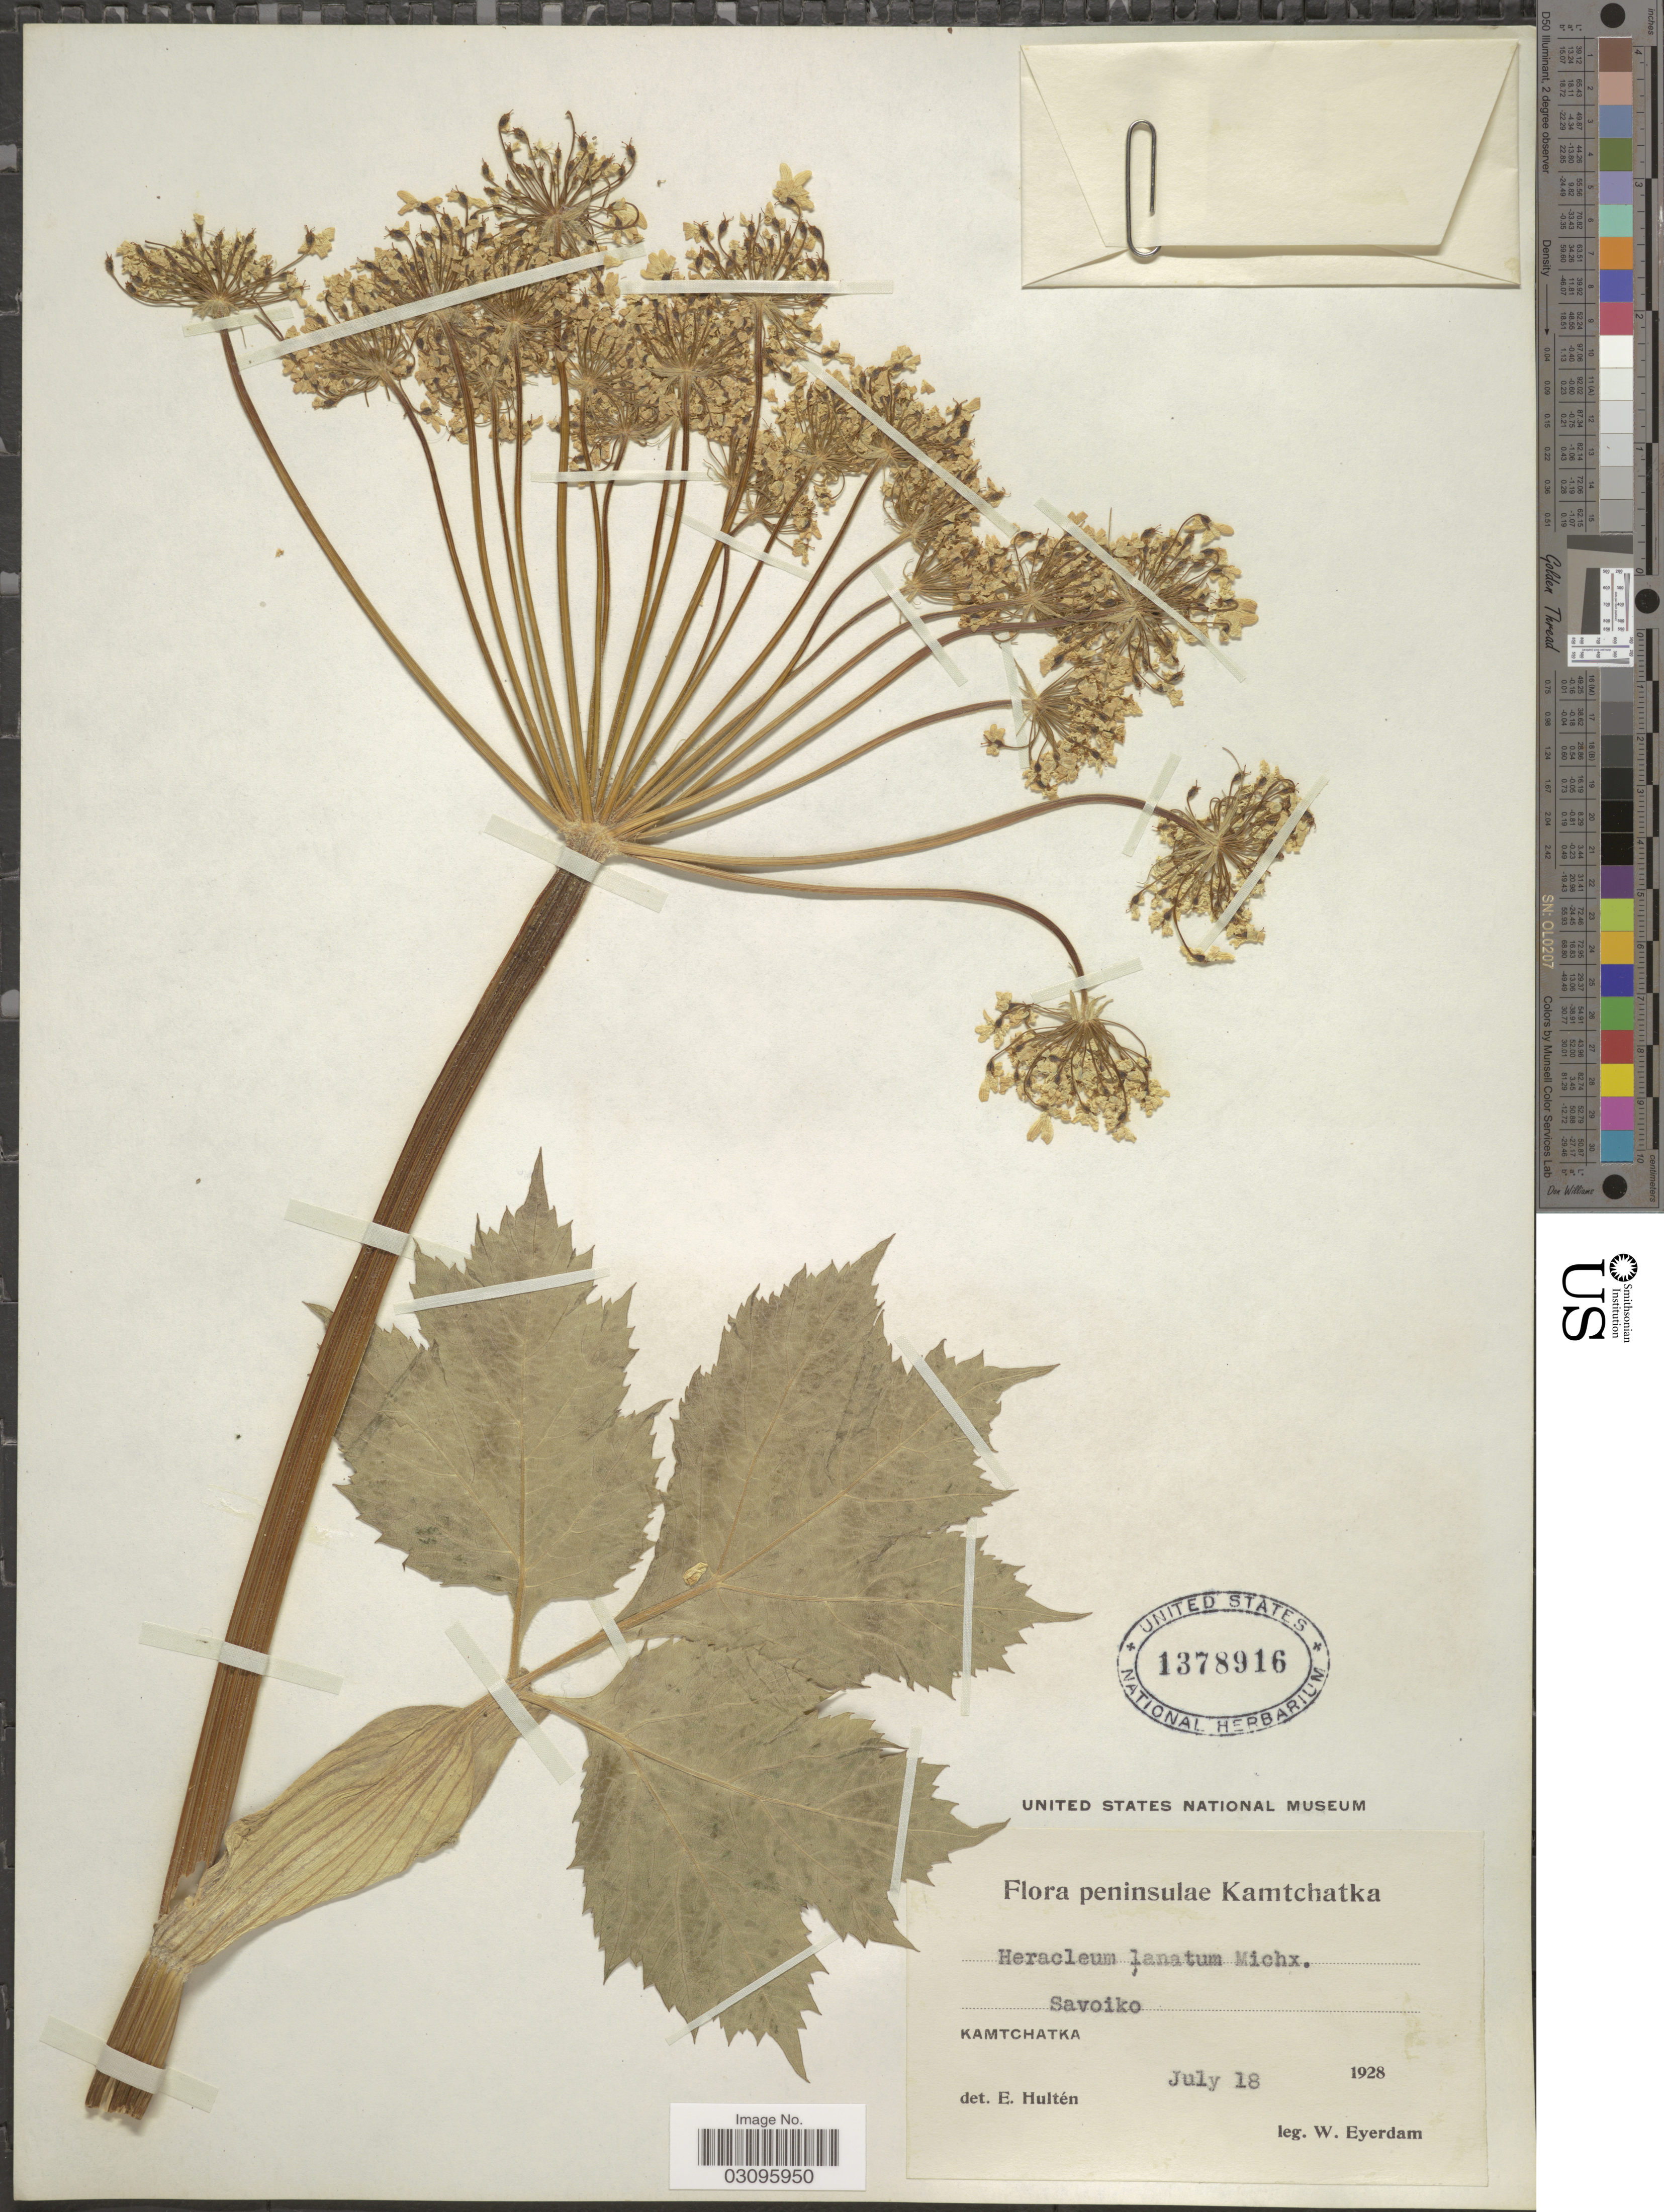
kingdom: Plantae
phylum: Tracheophyta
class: Magnoliopsida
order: Apiales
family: Apiaceae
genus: Heracleum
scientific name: Heracleum lanatum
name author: Michx.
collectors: W. J. Eyerdam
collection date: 1928-07-18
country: Russian Federation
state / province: Kamchatka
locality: Peninsulae Kamtchatka. Savoiko. Kamtchatka.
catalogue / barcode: US 1378916